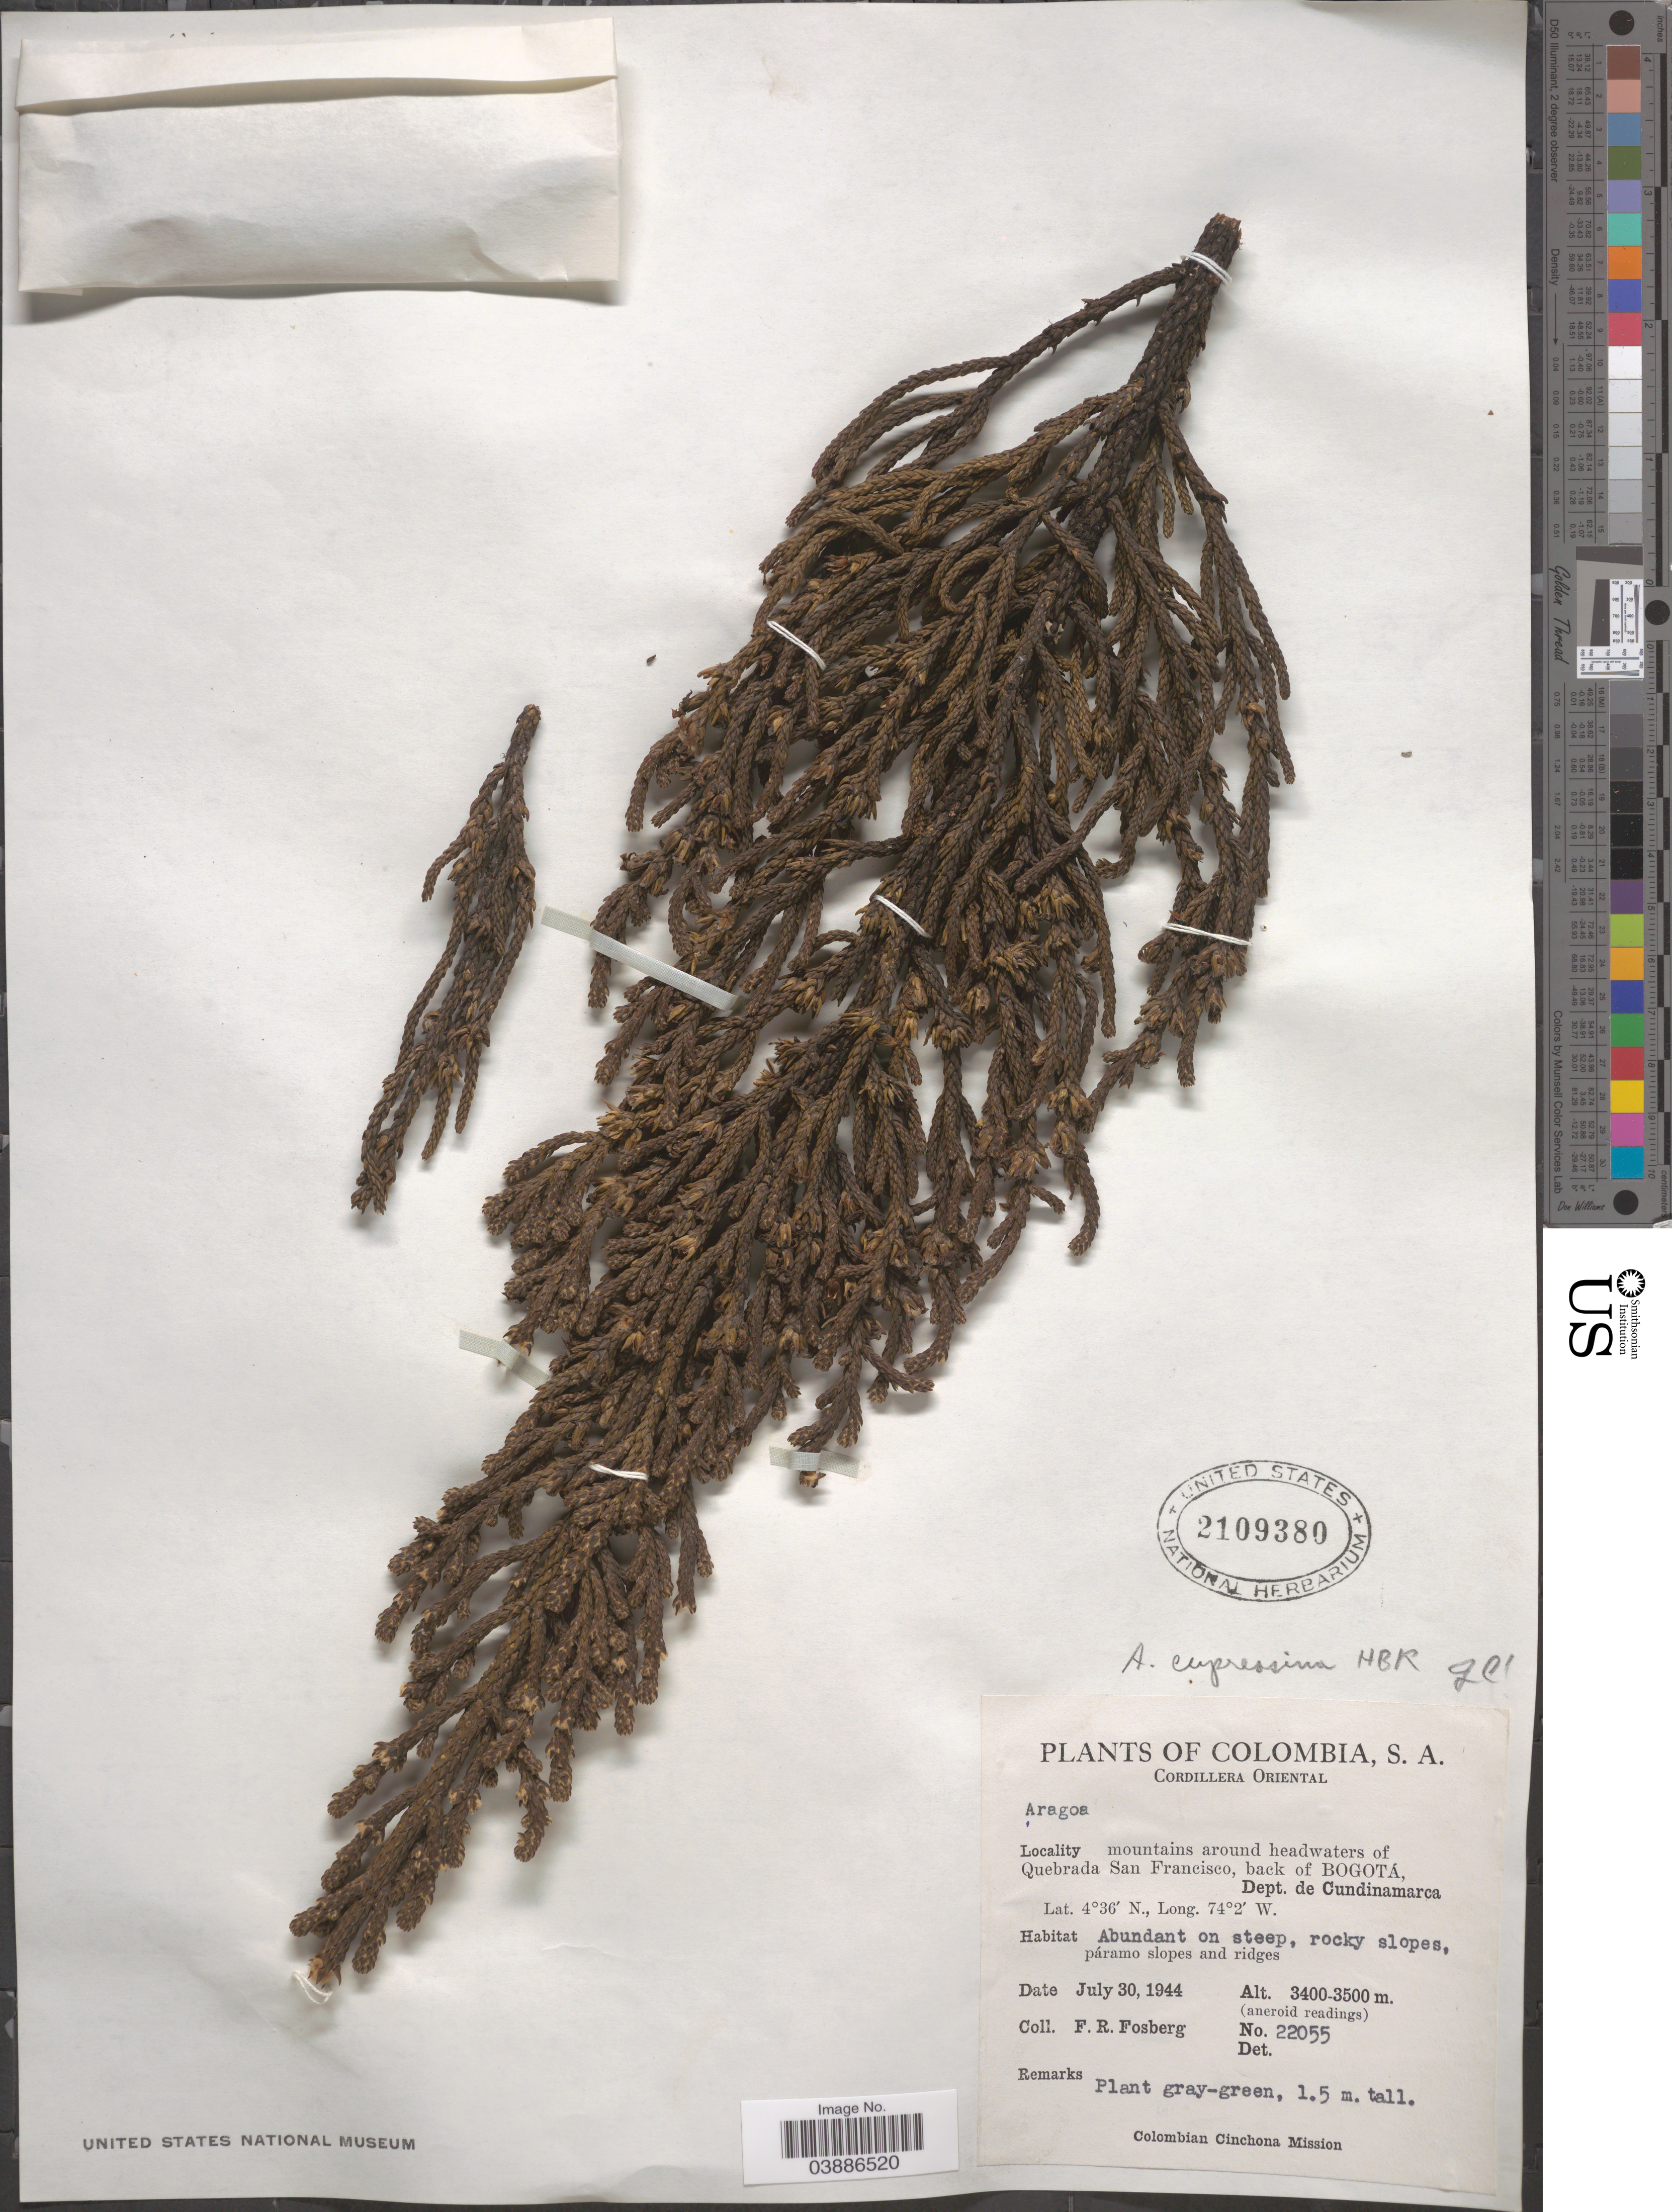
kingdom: Plantae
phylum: Tracheophyta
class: Magnoliopsida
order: Lamiales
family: Plantaginaceae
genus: Aragoa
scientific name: Aragoa cupressina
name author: Kunth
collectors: F. R. Fosberg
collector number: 22055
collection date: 1944-07-30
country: Colombia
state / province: Cundinamarca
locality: Cordillera Oriental. Mountains around headwaters of Quebrada San Francisco, back of Bogotá, Dept. de Cundinamarca.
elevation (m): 3400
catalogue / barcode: US 2109380